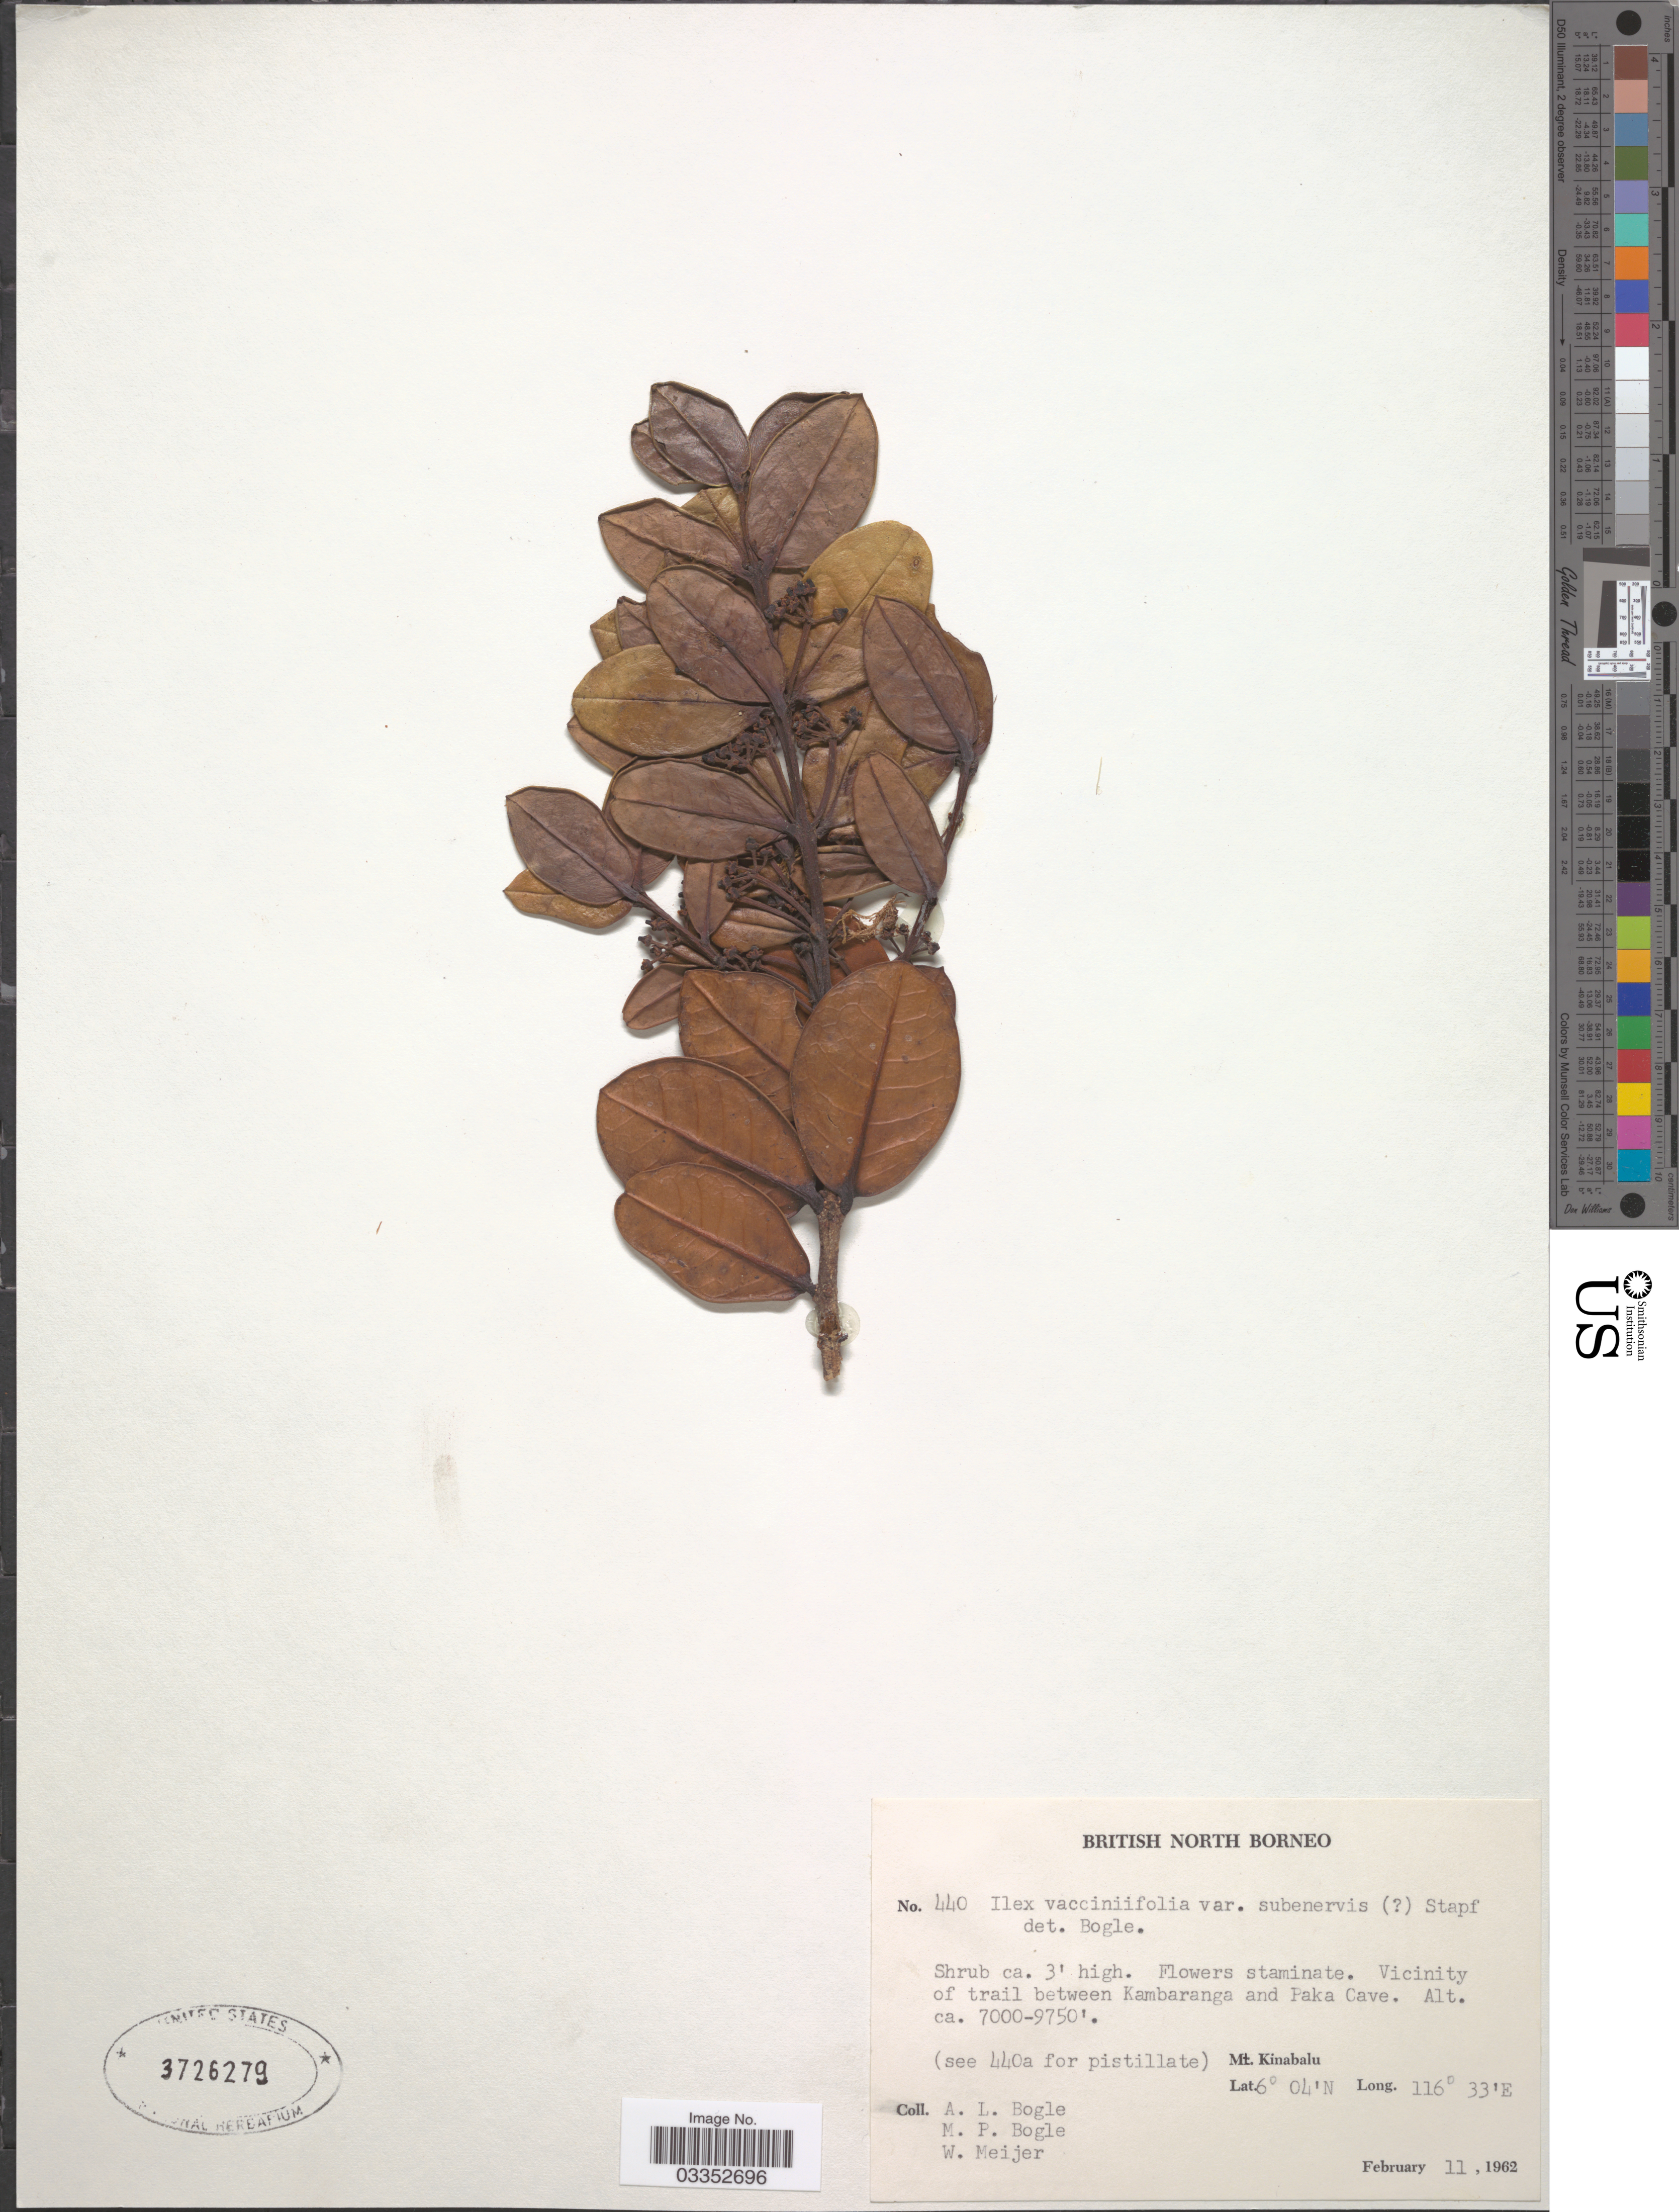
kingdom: Plantae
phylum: Tracheophyta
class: Magnoliopsida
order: Aquifoliales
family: Aquifoliaceae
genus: Ilex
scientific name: Ilex vacciniifolia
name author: Klotzsch ex Reissek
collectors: Bogle, A.L., M. Bogle & W. Meijer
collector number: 440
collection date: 1962-02-11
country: Malaysia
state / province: Sabah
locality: British North Borneo. Vicinity of trail between Kambaranga and Paka Cave. Mt. Kinabalu.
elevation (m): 2134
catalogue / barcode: US 3726279